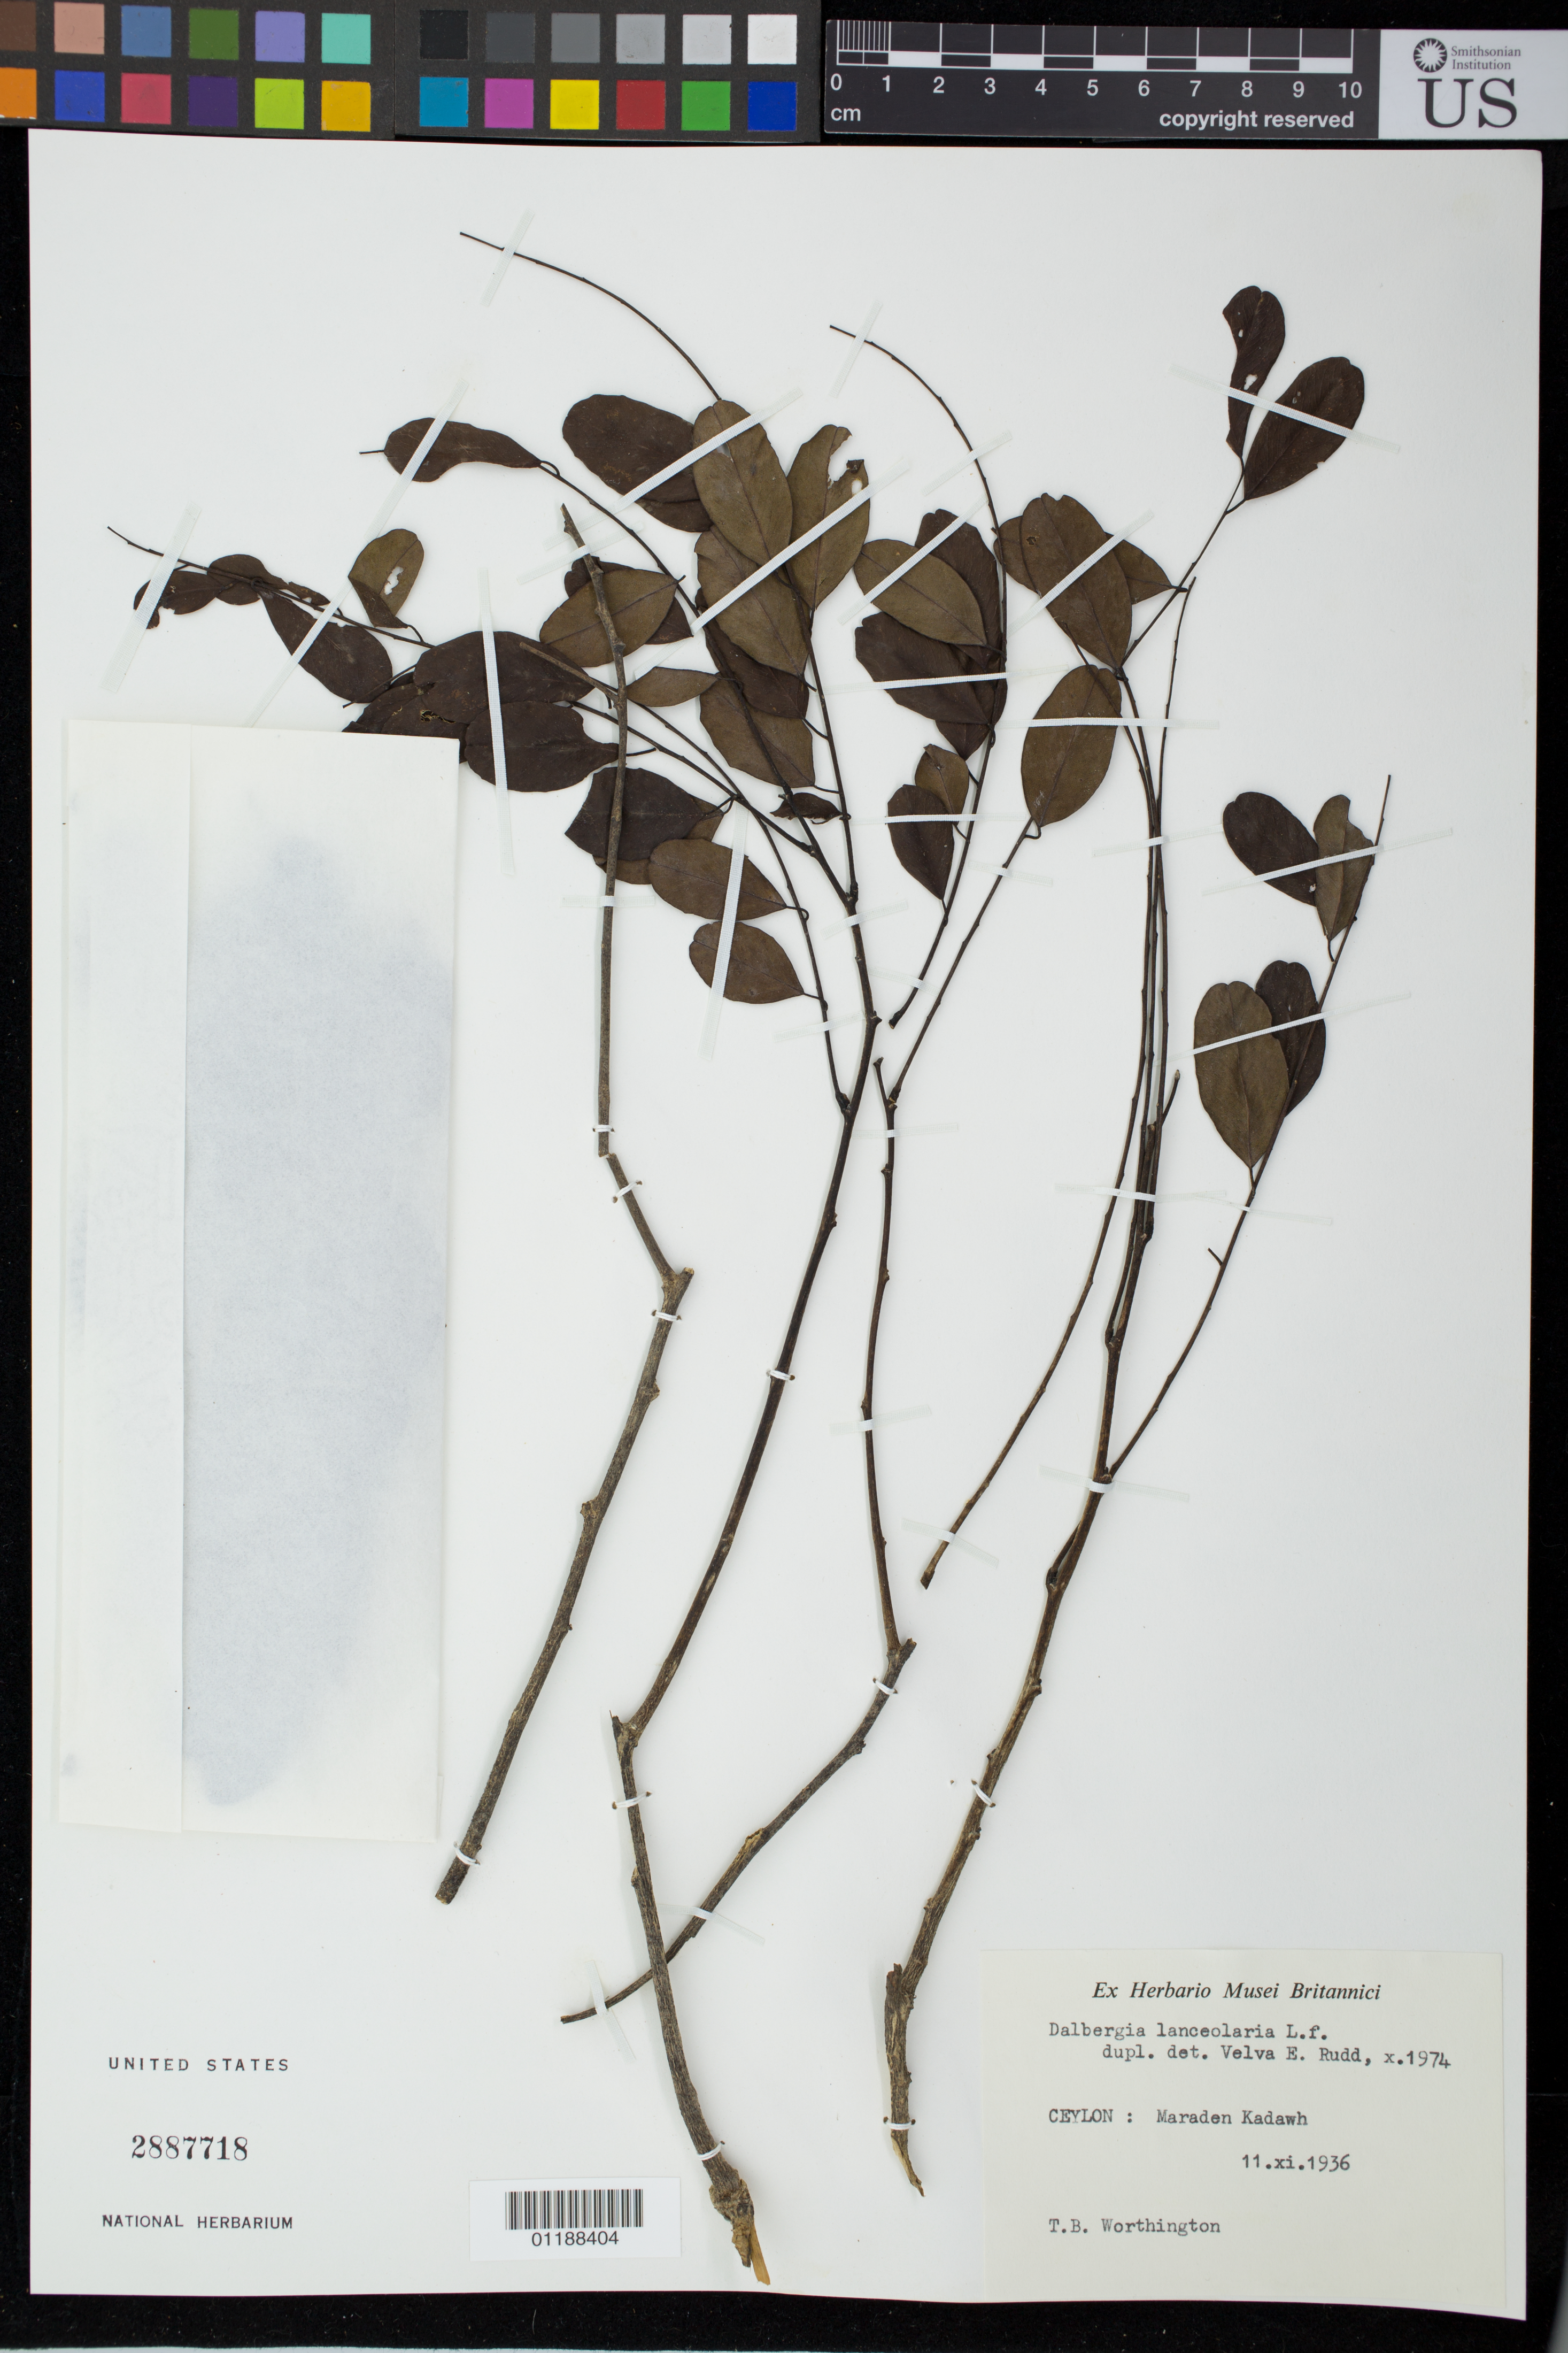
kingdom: Plantae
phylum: Tracheophyta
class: Magnoliopsida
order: Fabales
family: Fabaceae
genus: Dalbergia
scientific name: Dalbergia lanceolaria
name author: L. f.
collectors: T. Worthington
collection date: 1936-11-11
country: Sri Lanka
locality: Maraden Kadawh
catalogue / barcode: US 2887718